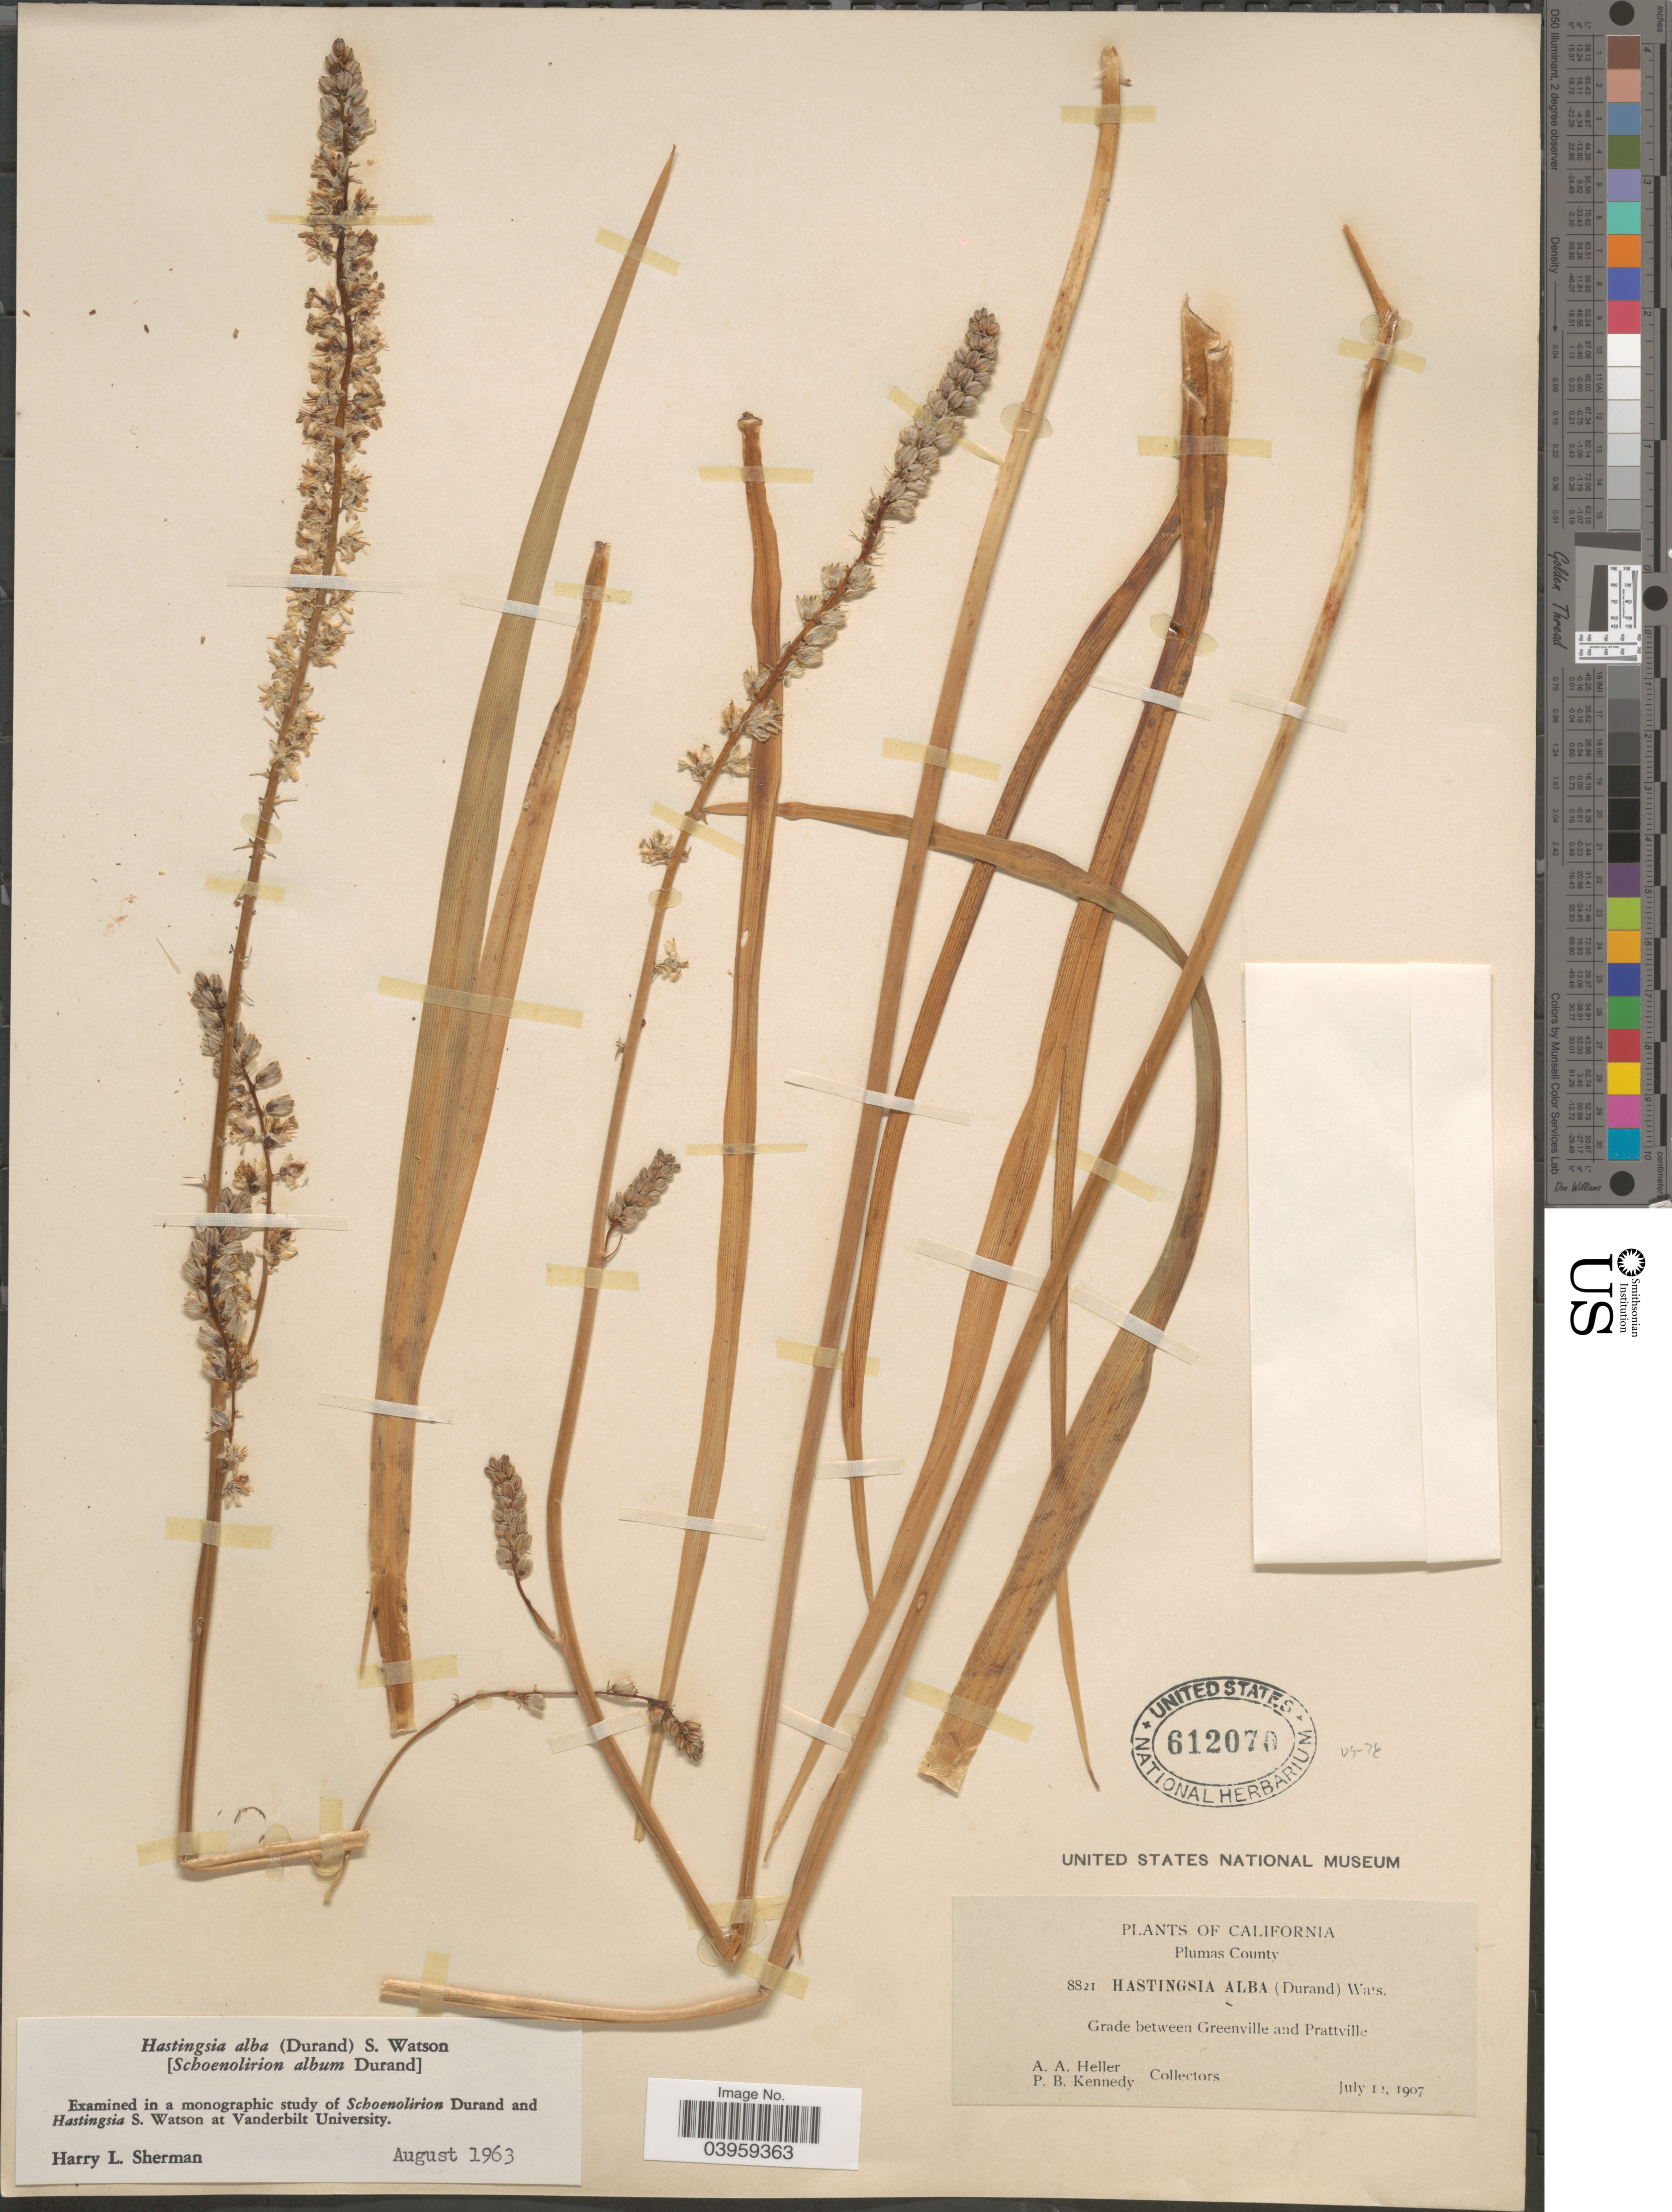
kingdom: Plantae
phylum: Tracheophyta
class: Liliopsida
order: Asparagales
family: Asparagaceae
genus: Hastingsia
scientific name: Hastingsia alba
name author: (Durand) S. Watson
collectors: A. A. Heller & P. B. Kennedy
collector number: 8821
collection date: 1907-07-12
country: United States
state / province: California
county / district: Plumas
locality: Plumas County. Grade between Greenville and Prattville.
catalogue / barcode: US 612070